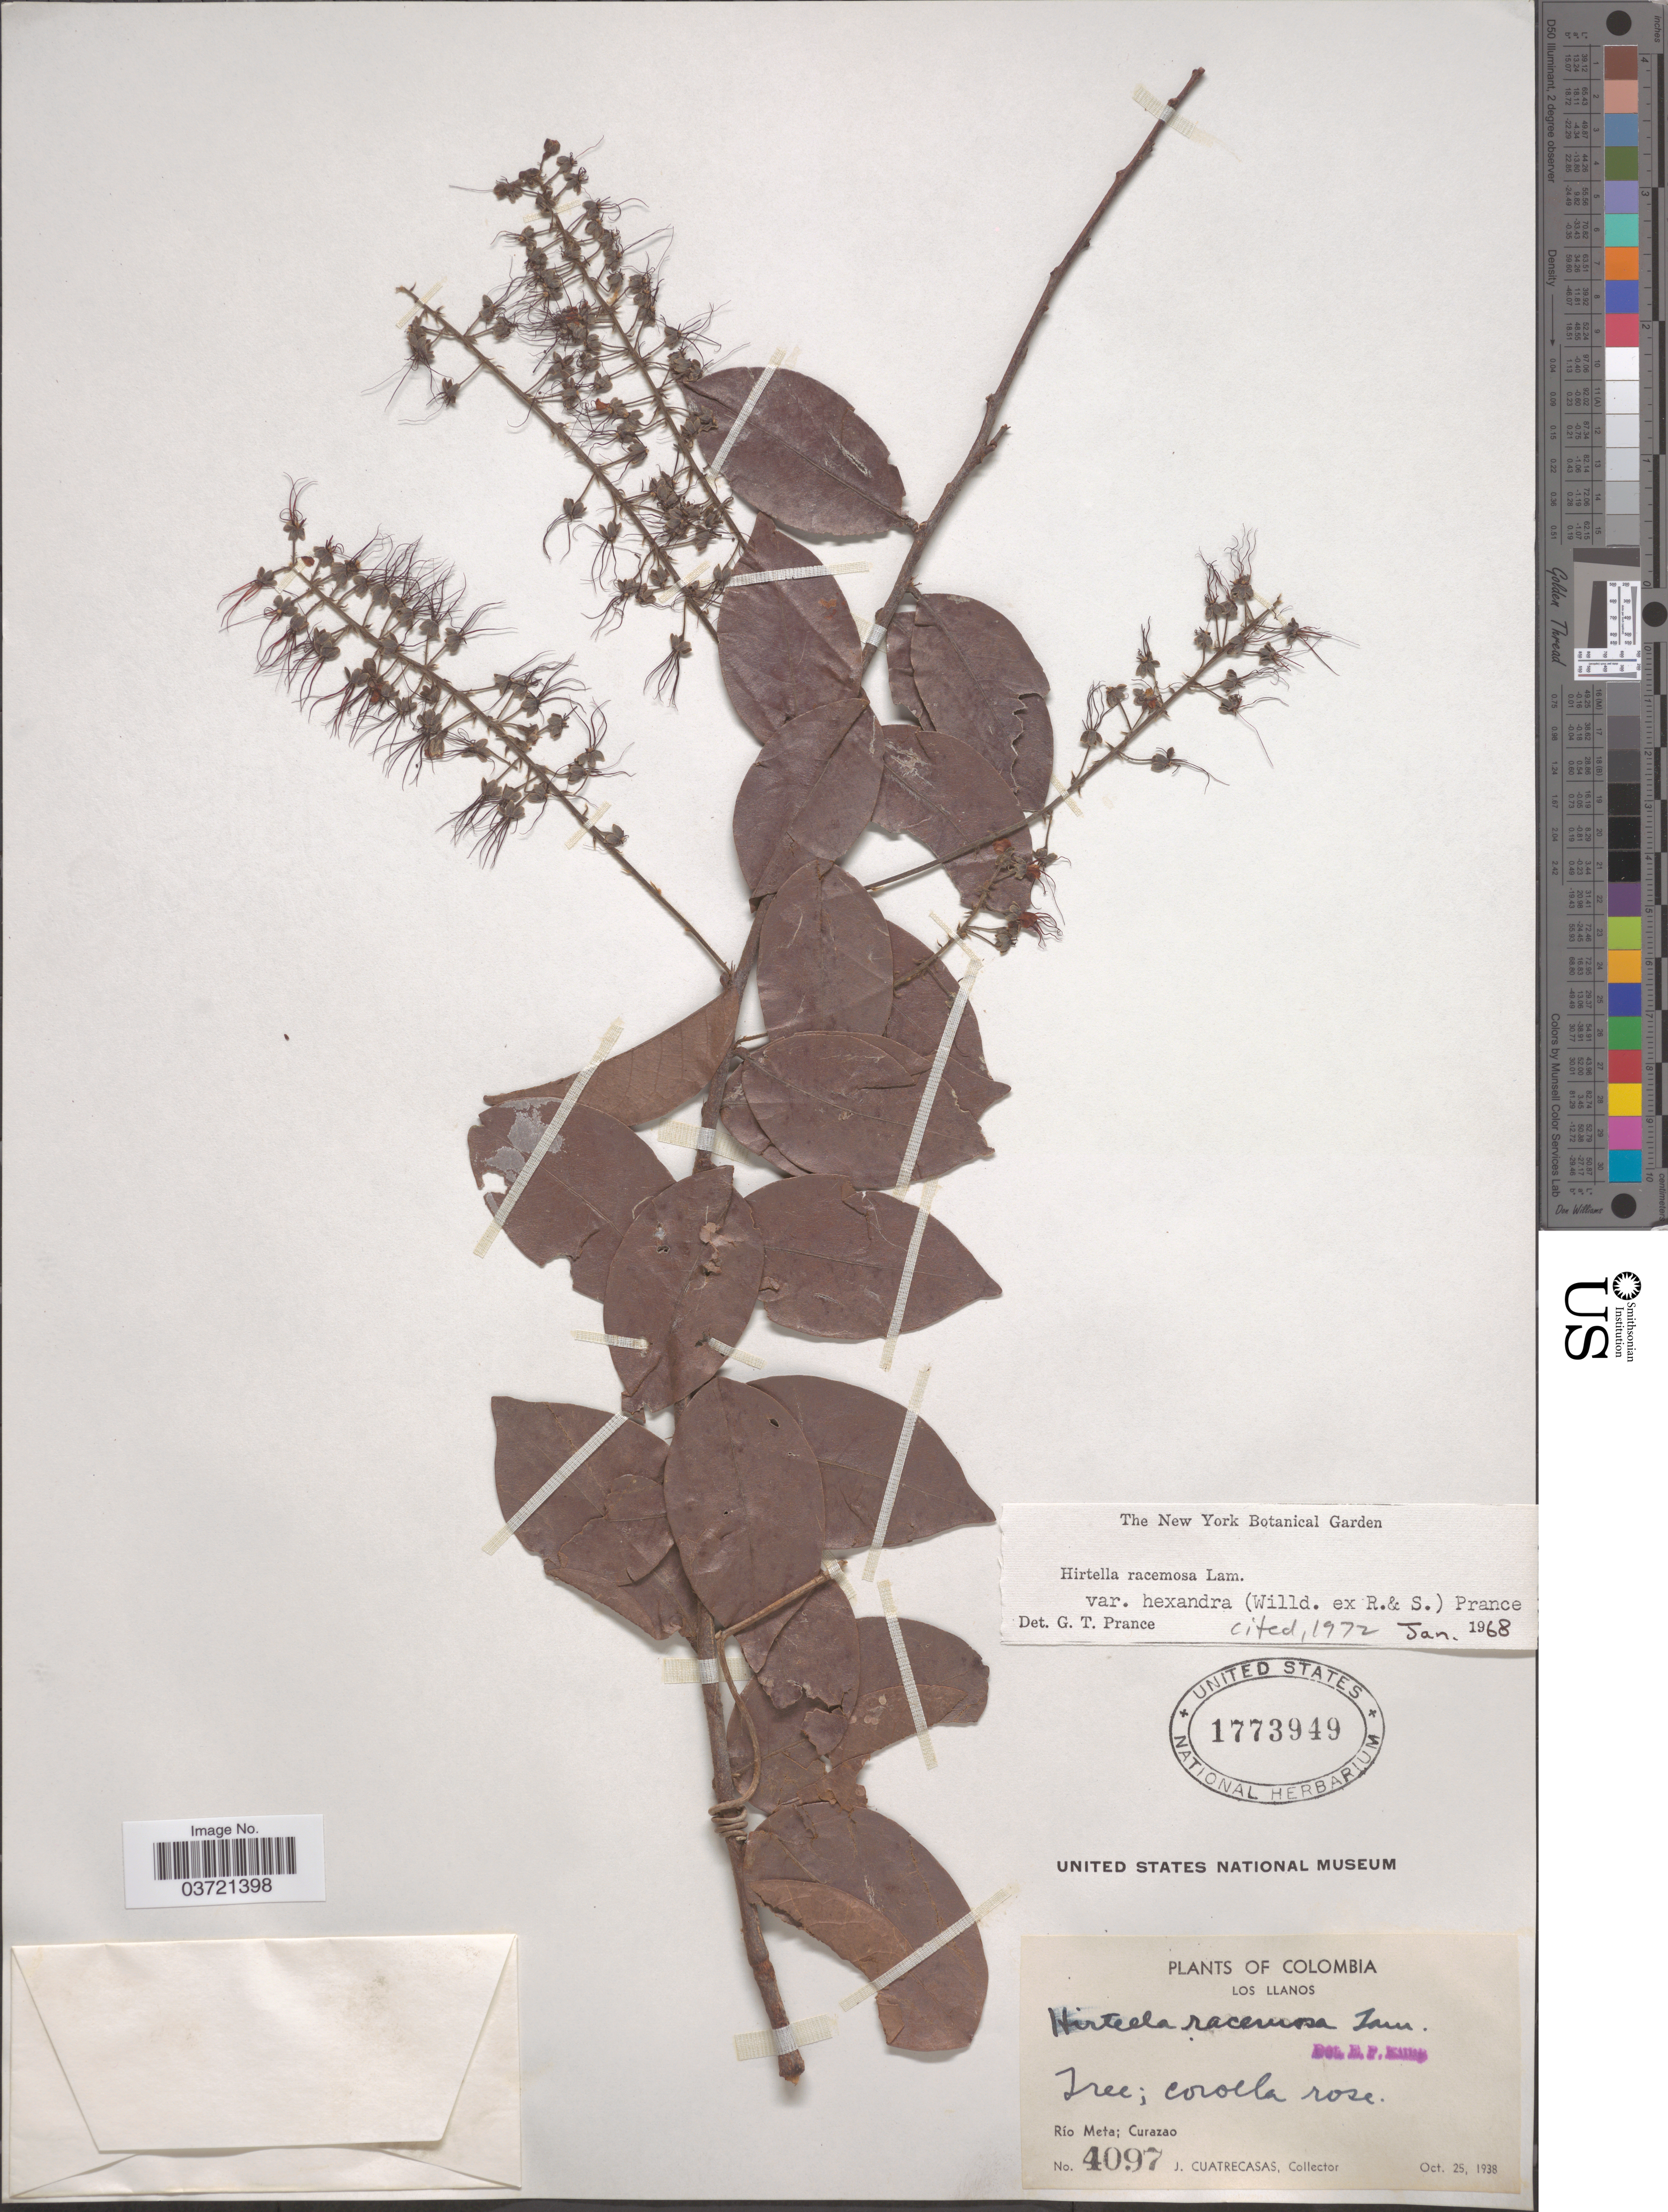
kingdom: Plantae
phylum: Tracheophyta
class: Magnoliopsida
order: Malpighiales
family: Chrysobalanaceae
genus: Hirtella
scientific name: Hirtella racemosa var. hexandra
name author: (Willd. ex Roem. & Schult.) Prance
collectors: J. Cuatrecasas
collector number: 4097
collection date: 1938-10-25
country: Colombia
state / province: Meta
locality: Los Llanos. Río Meta; Curazao.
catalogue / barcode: US 1773949